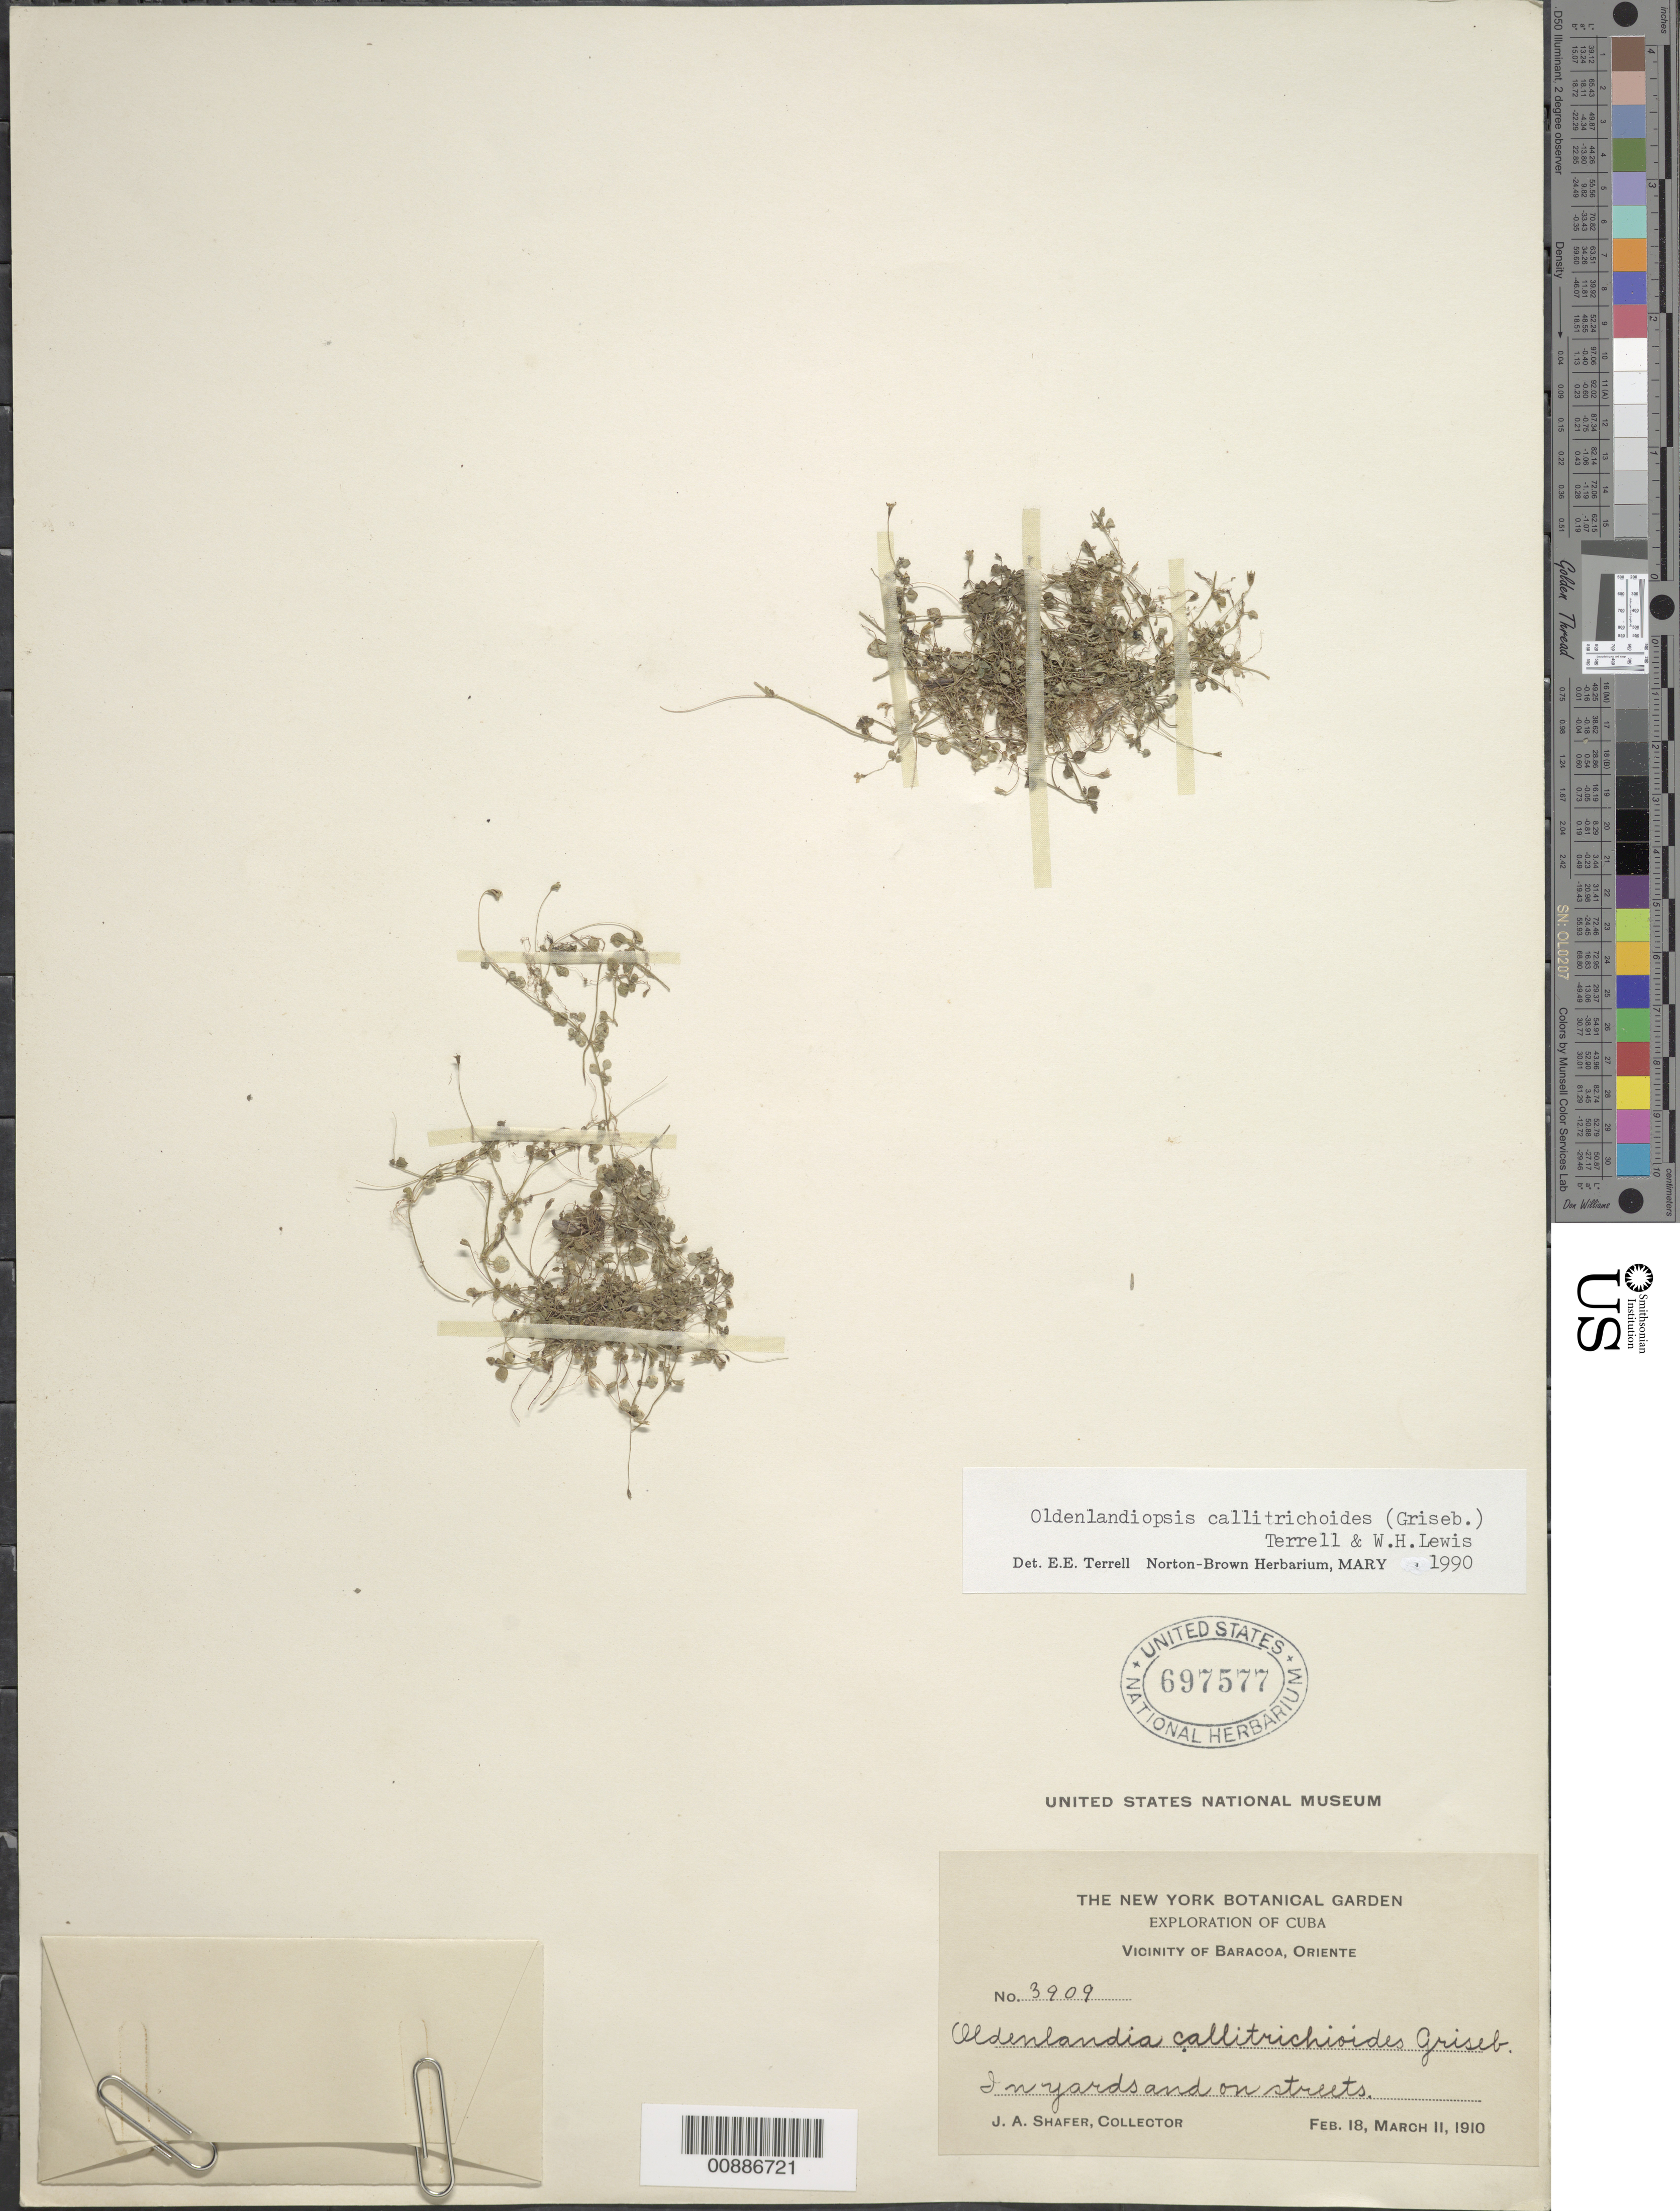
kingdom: Plantae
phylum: Tracheophyta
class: Magnoliopsida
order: Gentianales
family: Rubiaceae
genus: Oldenlandiopsis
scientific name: Oldenlandiopsis callitrichoides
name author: (Griseb.) Terrell & W.H. Lewis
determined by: Terrell, E. E.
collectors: J. A. Shafer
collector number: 3909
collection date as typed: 18 Feb 1910 and 11 Mar 1910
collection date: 1910-02-18,1910-03-11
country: Cuba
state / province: Oriente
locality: Vicinity of Baracoa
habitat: In yards and on streets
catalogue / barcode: US 697577